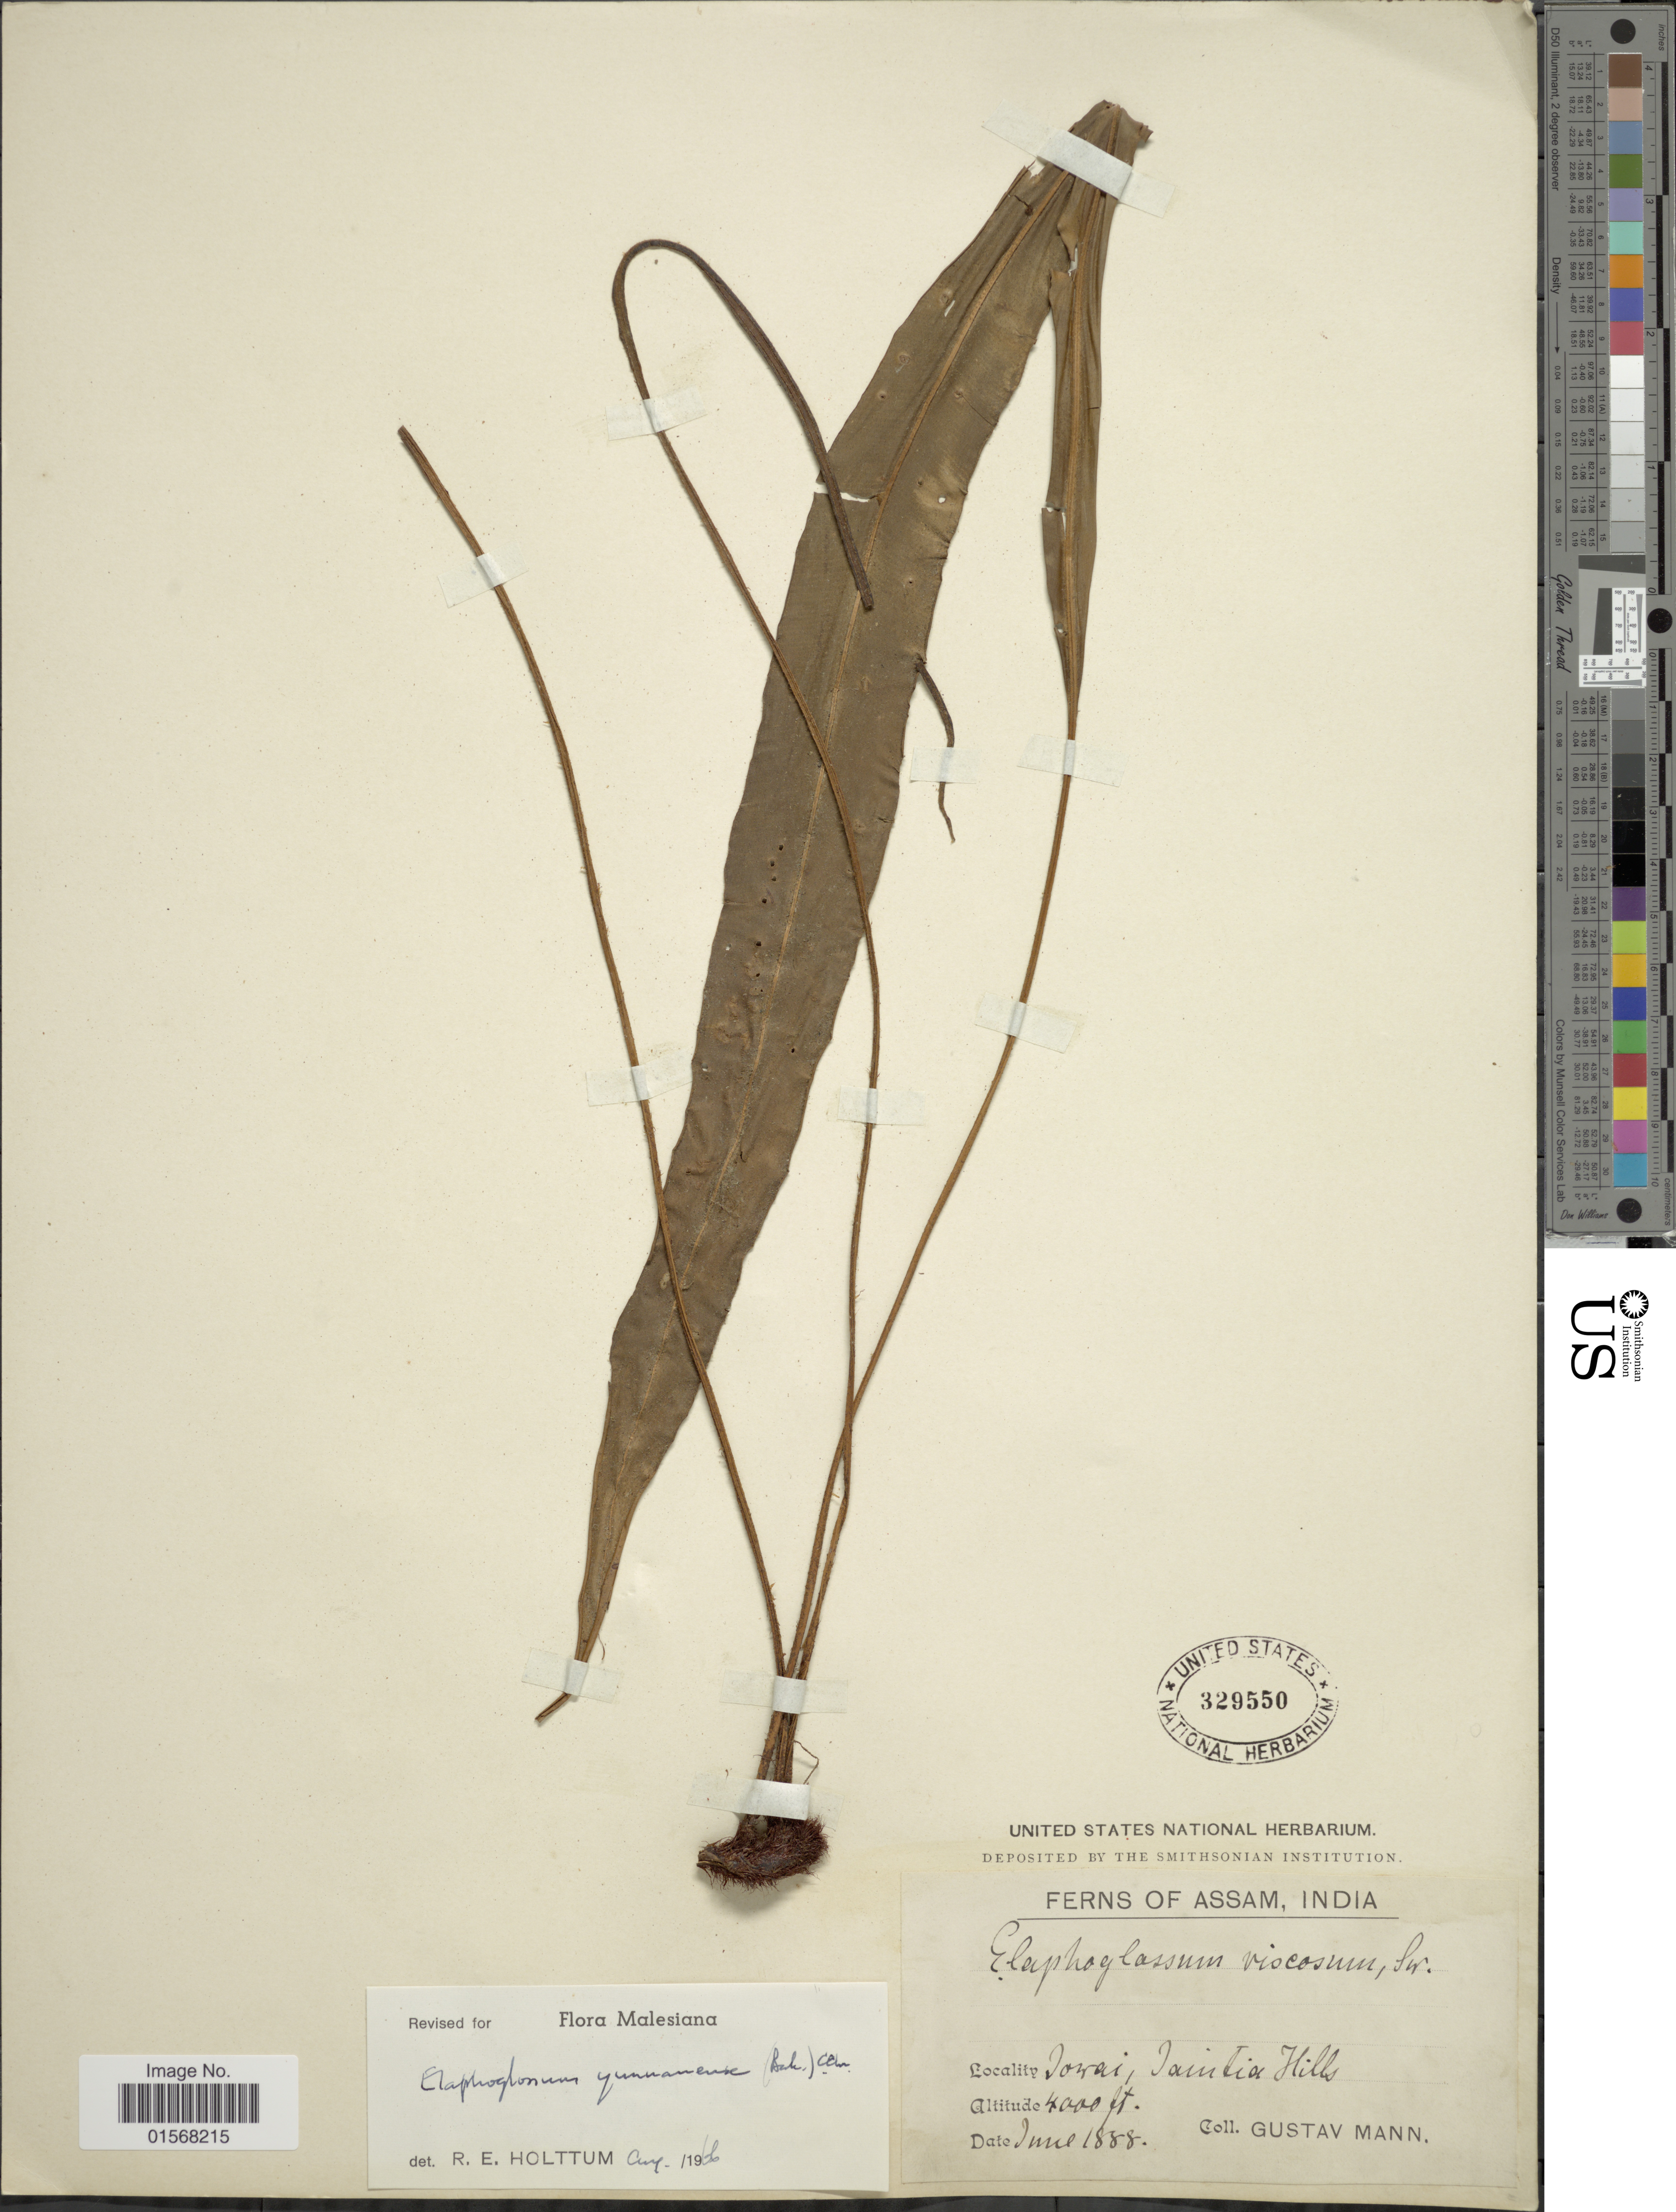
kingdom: Plantae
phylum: Tracheophyta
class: Polypodiopsida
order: Polypodiales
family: Dryopteridaceae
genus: Elaphoglossum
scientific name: Elaphoglossum stelligerum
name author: (Wall. ex Baker) T. Moore ex Alston & Bonner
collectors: G. Mann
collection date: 1888-06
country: India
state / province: Meghalaya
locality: Jowai, Jaintia Hills.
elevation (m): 1219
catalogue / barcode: US 329550